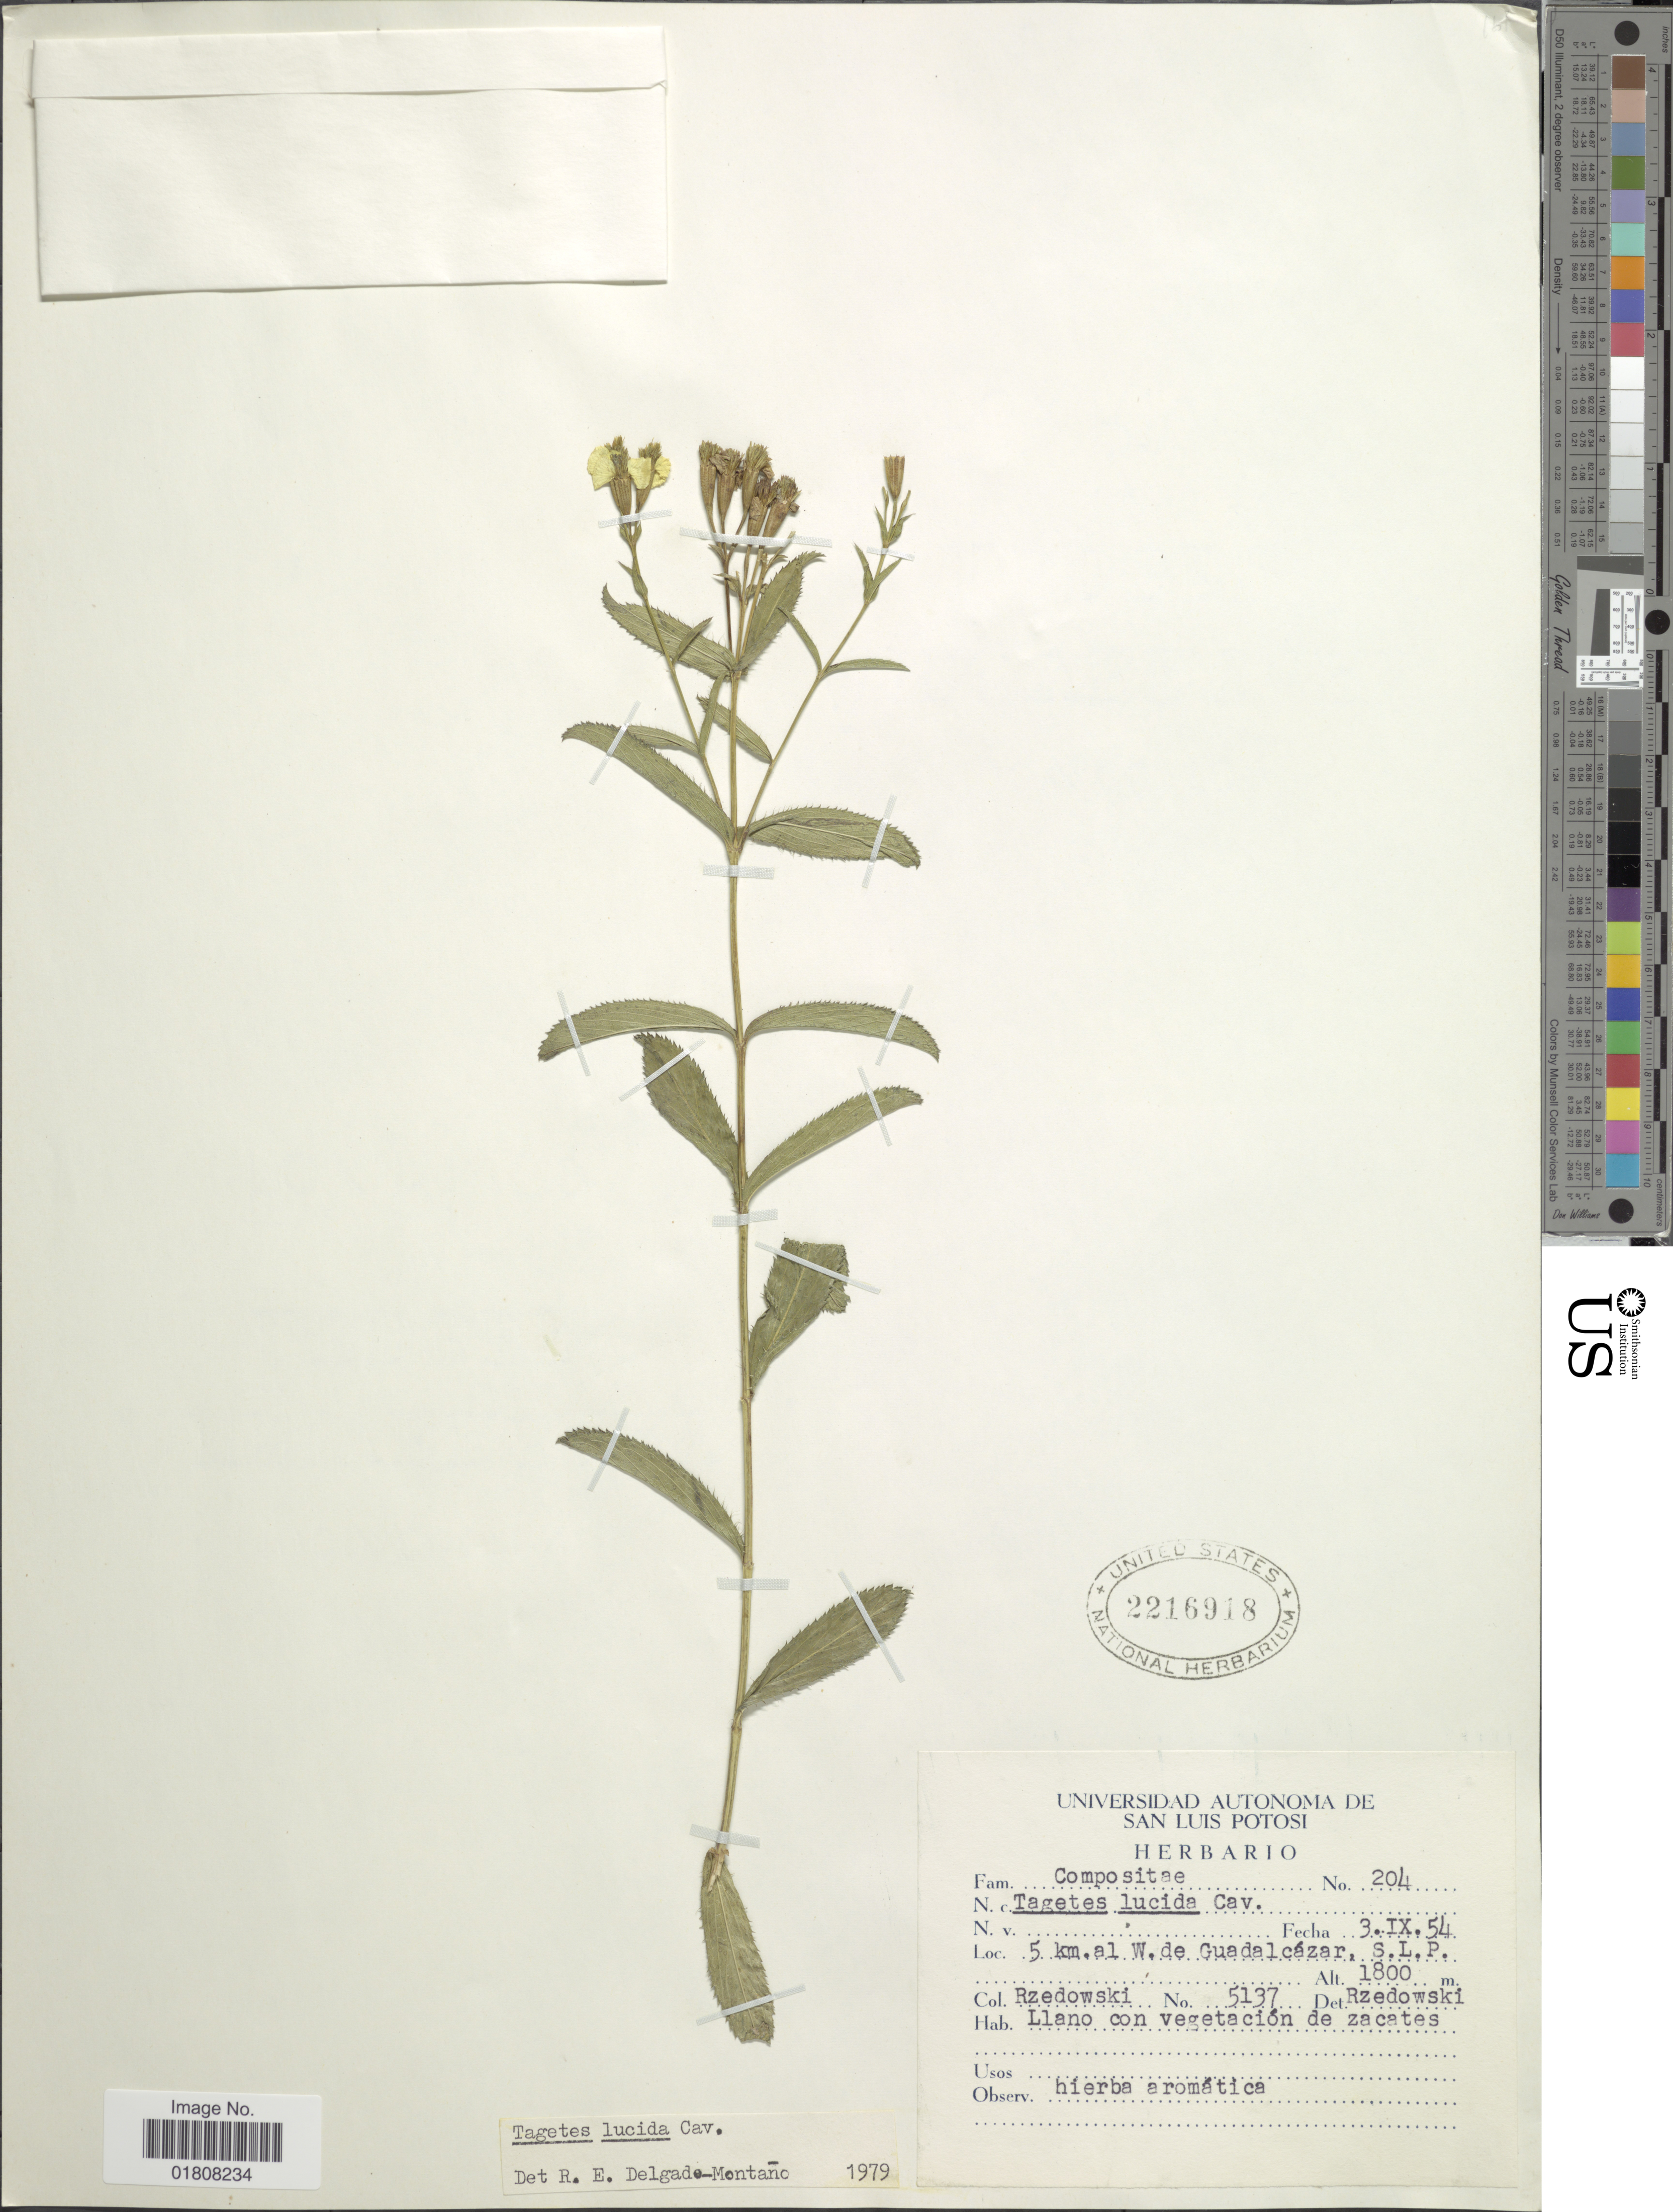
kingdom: Plantae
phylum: Tracheophyta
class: Magnoliopsida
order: Asterales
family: Asteraceae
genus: Tagetes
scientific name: Tagetes lucida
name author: Cav.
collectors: Rzedowski, --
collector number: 5137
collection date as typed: Transcribed d/m/y: 3/9/54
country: Mexico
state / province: San Luis Potosí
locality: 5 km al W de Guadalcazar, S. L. P.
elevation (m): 1800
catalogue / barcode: US 2216918